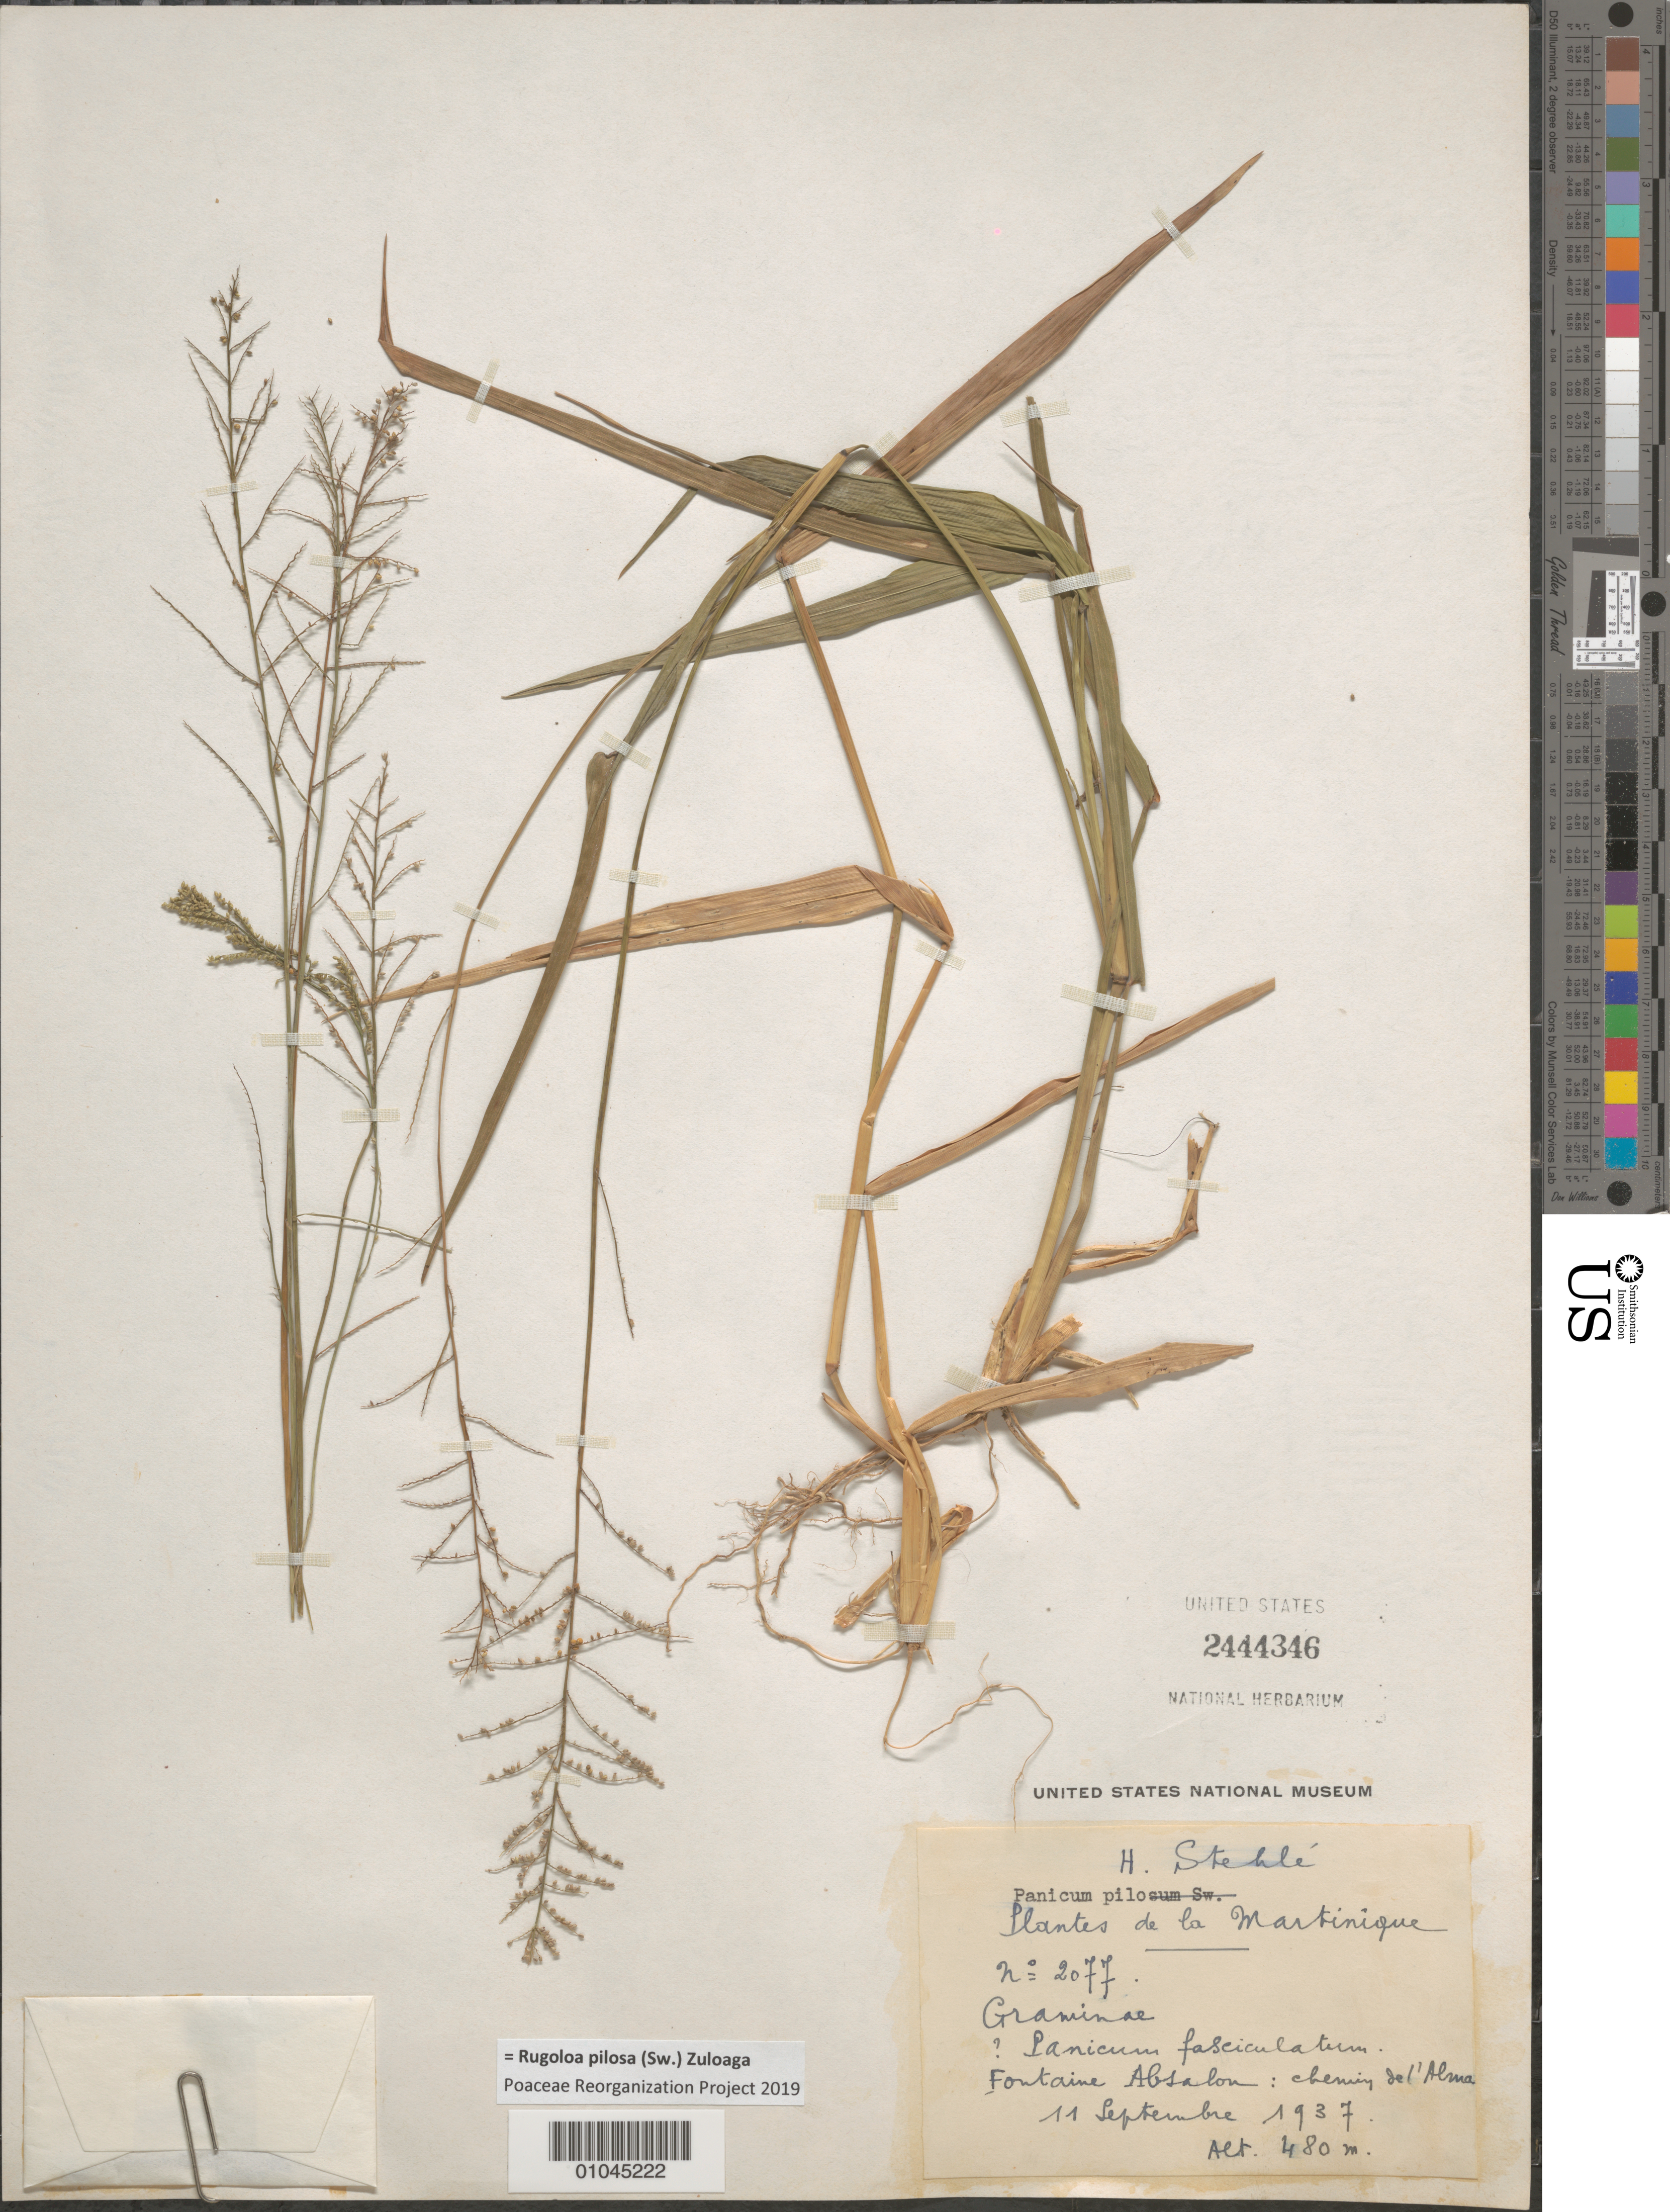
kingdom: Plantae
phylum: Tracheophyta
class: Liliopsida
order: Poales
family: Poaceae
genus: Panicum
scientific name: Panicum pilosum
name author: Sw.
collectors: H. Stehlé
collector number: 2077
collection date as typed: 11 Sep 1937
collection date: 1937-09-11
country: Martinique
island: Martinique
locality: Fontaine Absalon, Chemin de l'Alma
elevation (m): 480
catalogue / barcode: US 2444346